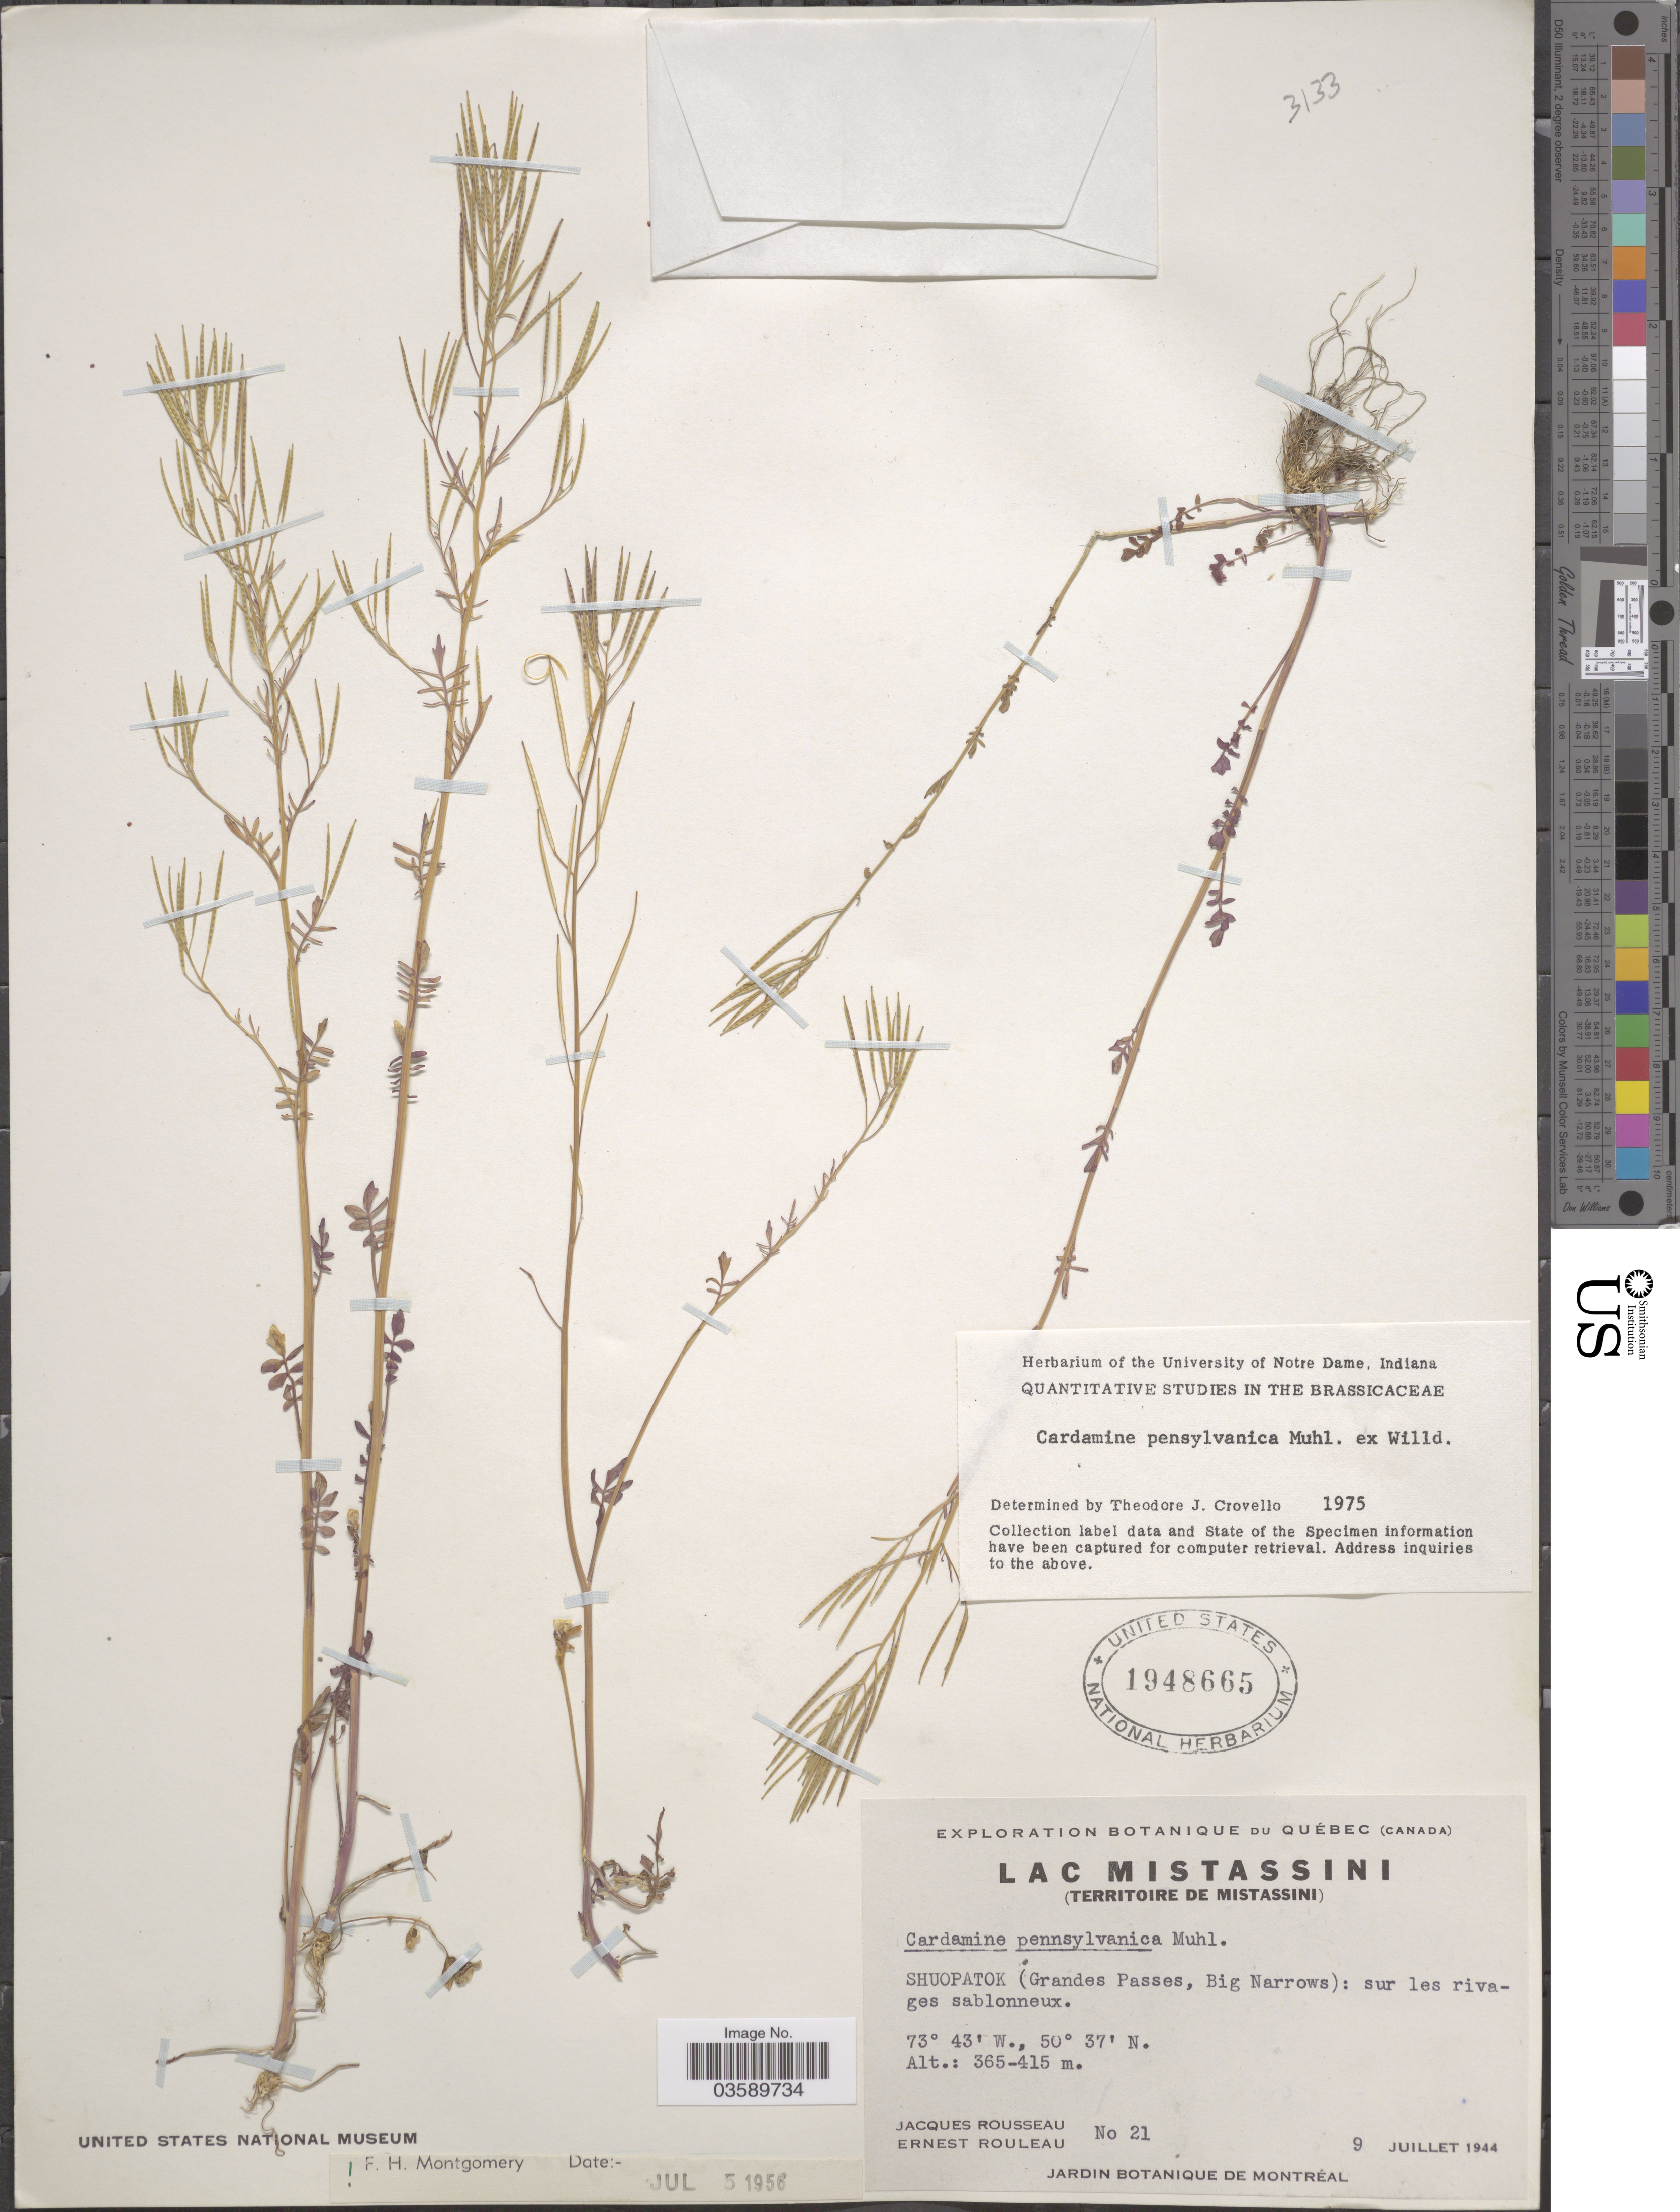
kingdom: Plantae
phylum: Tracheophyta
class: Magnoliopsida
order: Brassicales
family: Brassicaceae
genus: Cardamine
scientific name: Cardamine pensylvanica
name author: Muhl. ex Willd.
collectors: J. Rousseau & J. Rouleau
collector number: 21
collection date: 1944-07-09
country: Canada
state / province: Quebec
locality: Lac Mistassini (Territoire de Mistassini). Shuopatok (Grandes Passes, Big Narrows): sur les rivages sablonneux.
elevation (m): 365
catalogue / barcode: US 1948665